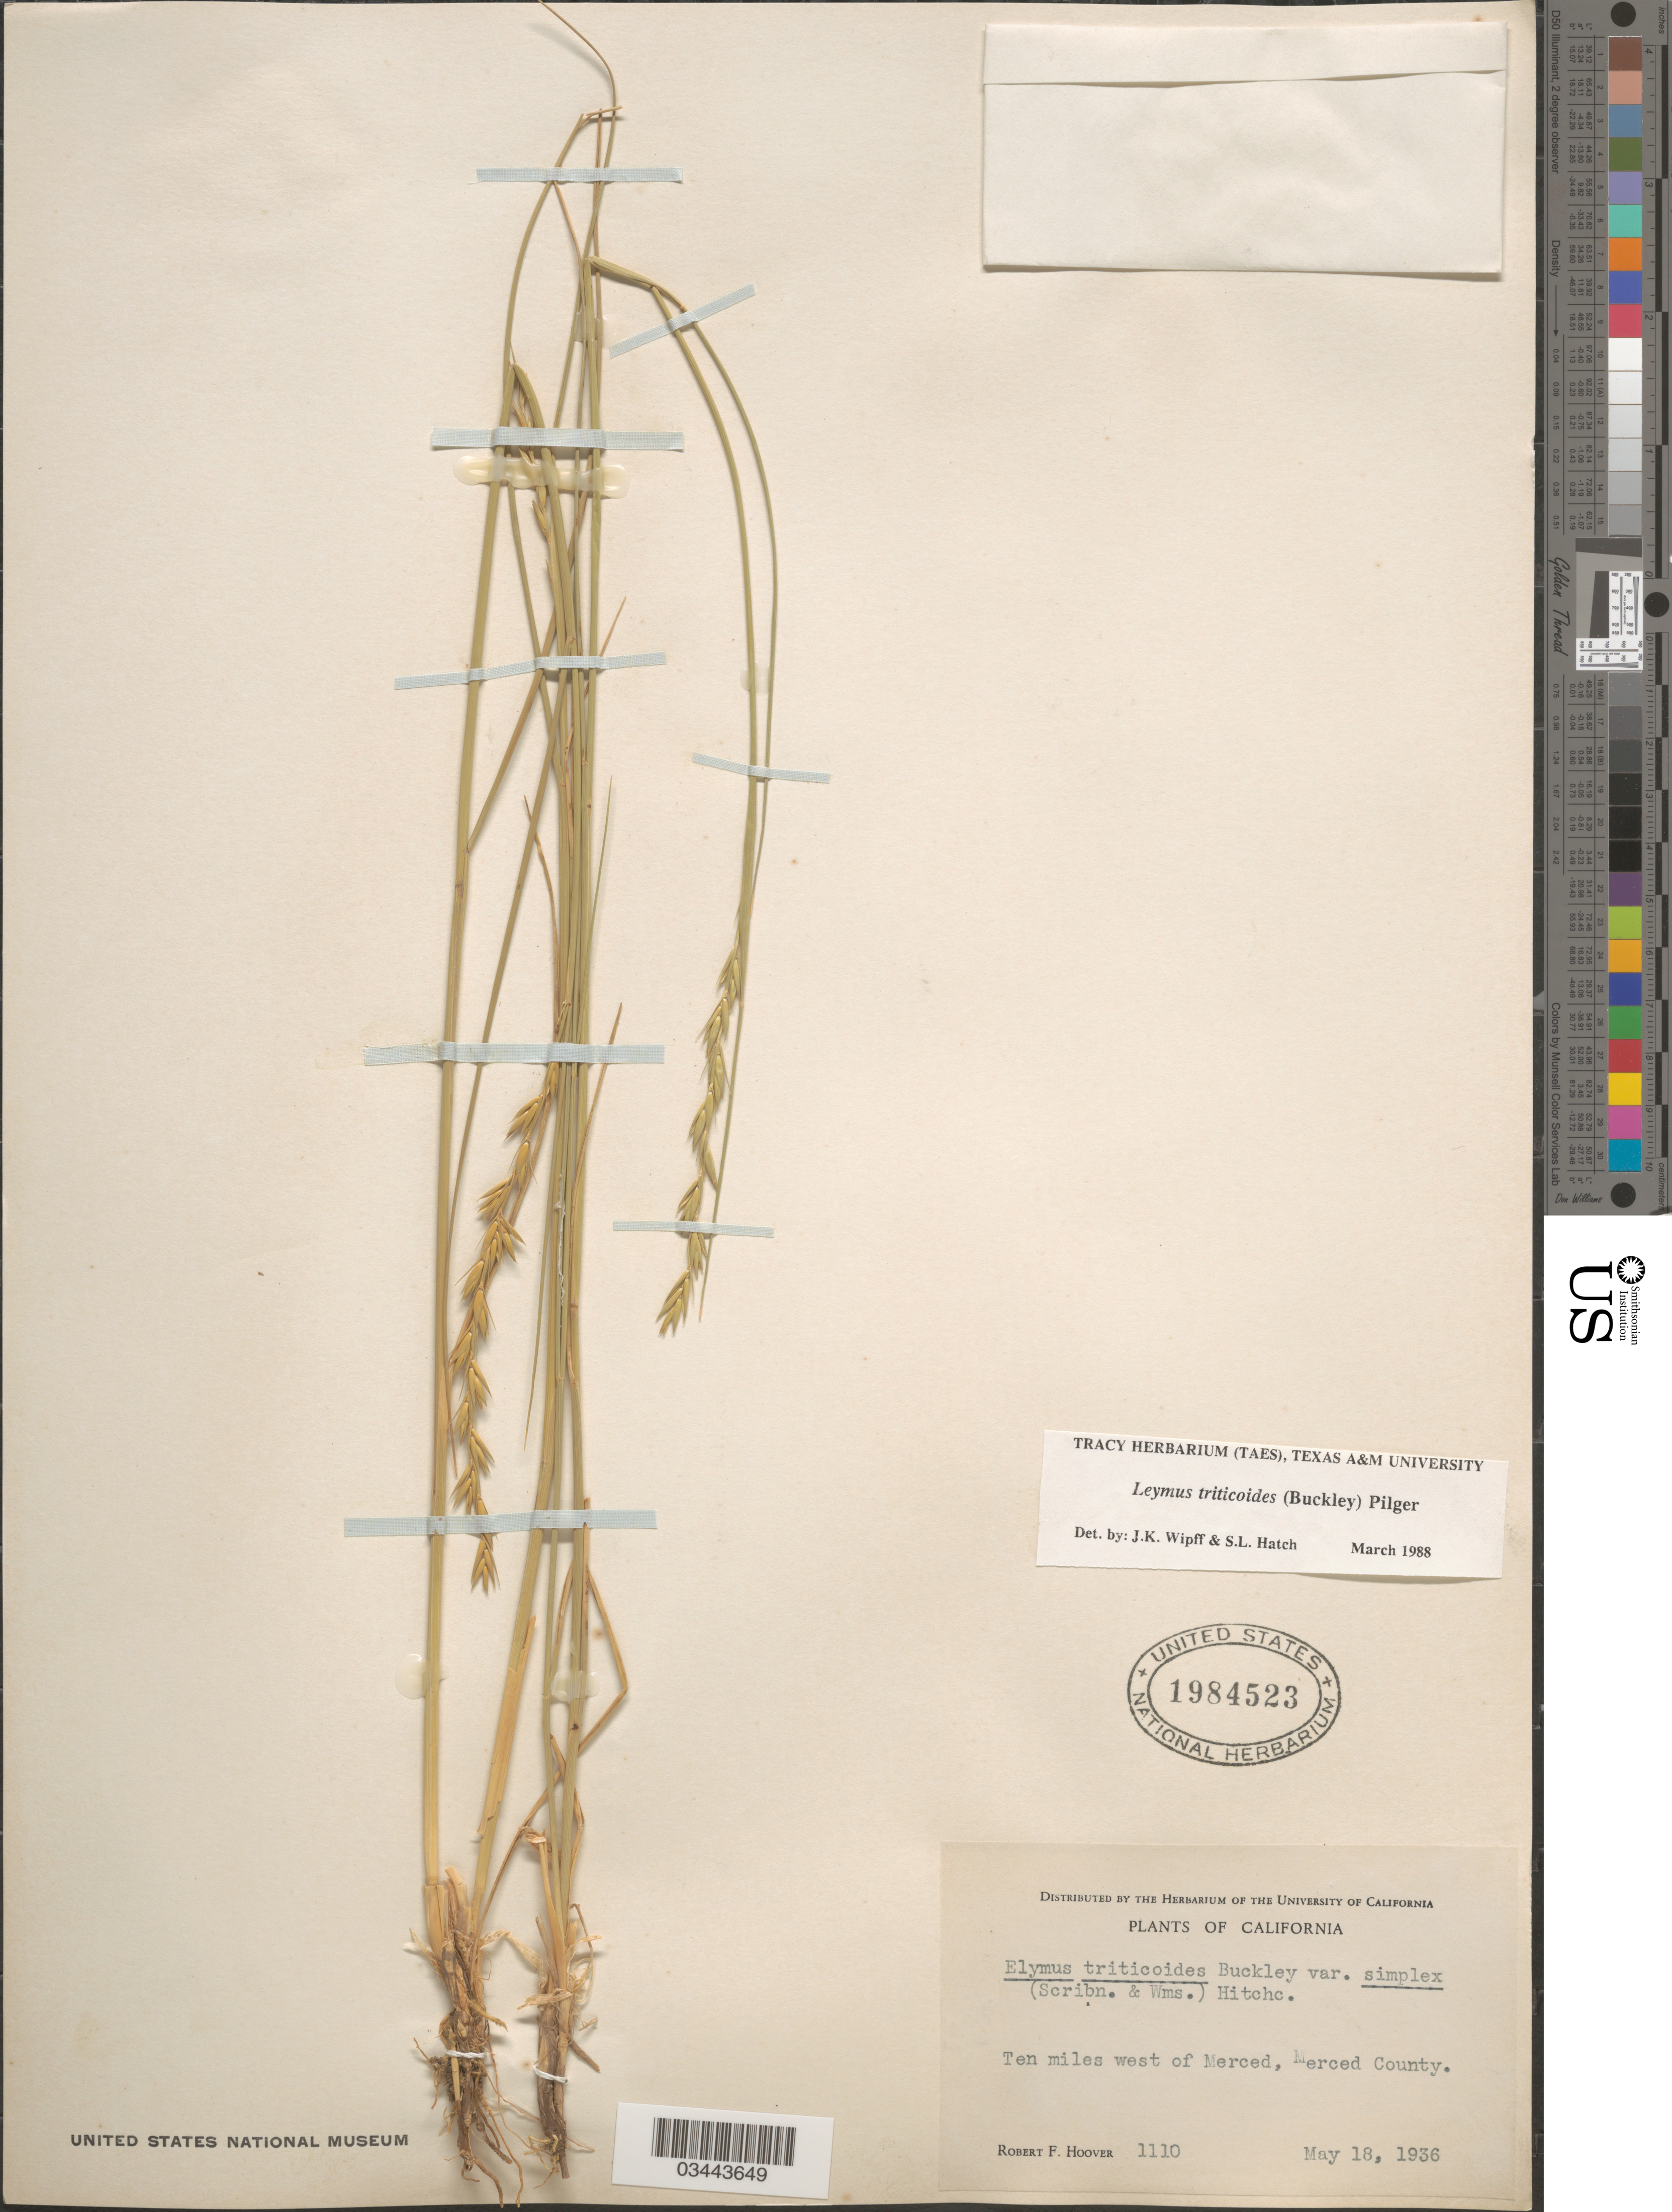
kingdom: Plantae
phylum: Tracheophyta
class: Liliopsida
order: Poales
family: Poaceae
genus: Leymus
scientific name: Leymus triticoides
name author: (Buckley) Pilg.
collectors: R. F. Hoover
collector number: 1110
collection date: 1936-05-18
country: United States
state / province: California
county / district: Merced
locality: Ten miles west of Merced, Merced County.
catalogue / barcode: US 1984523